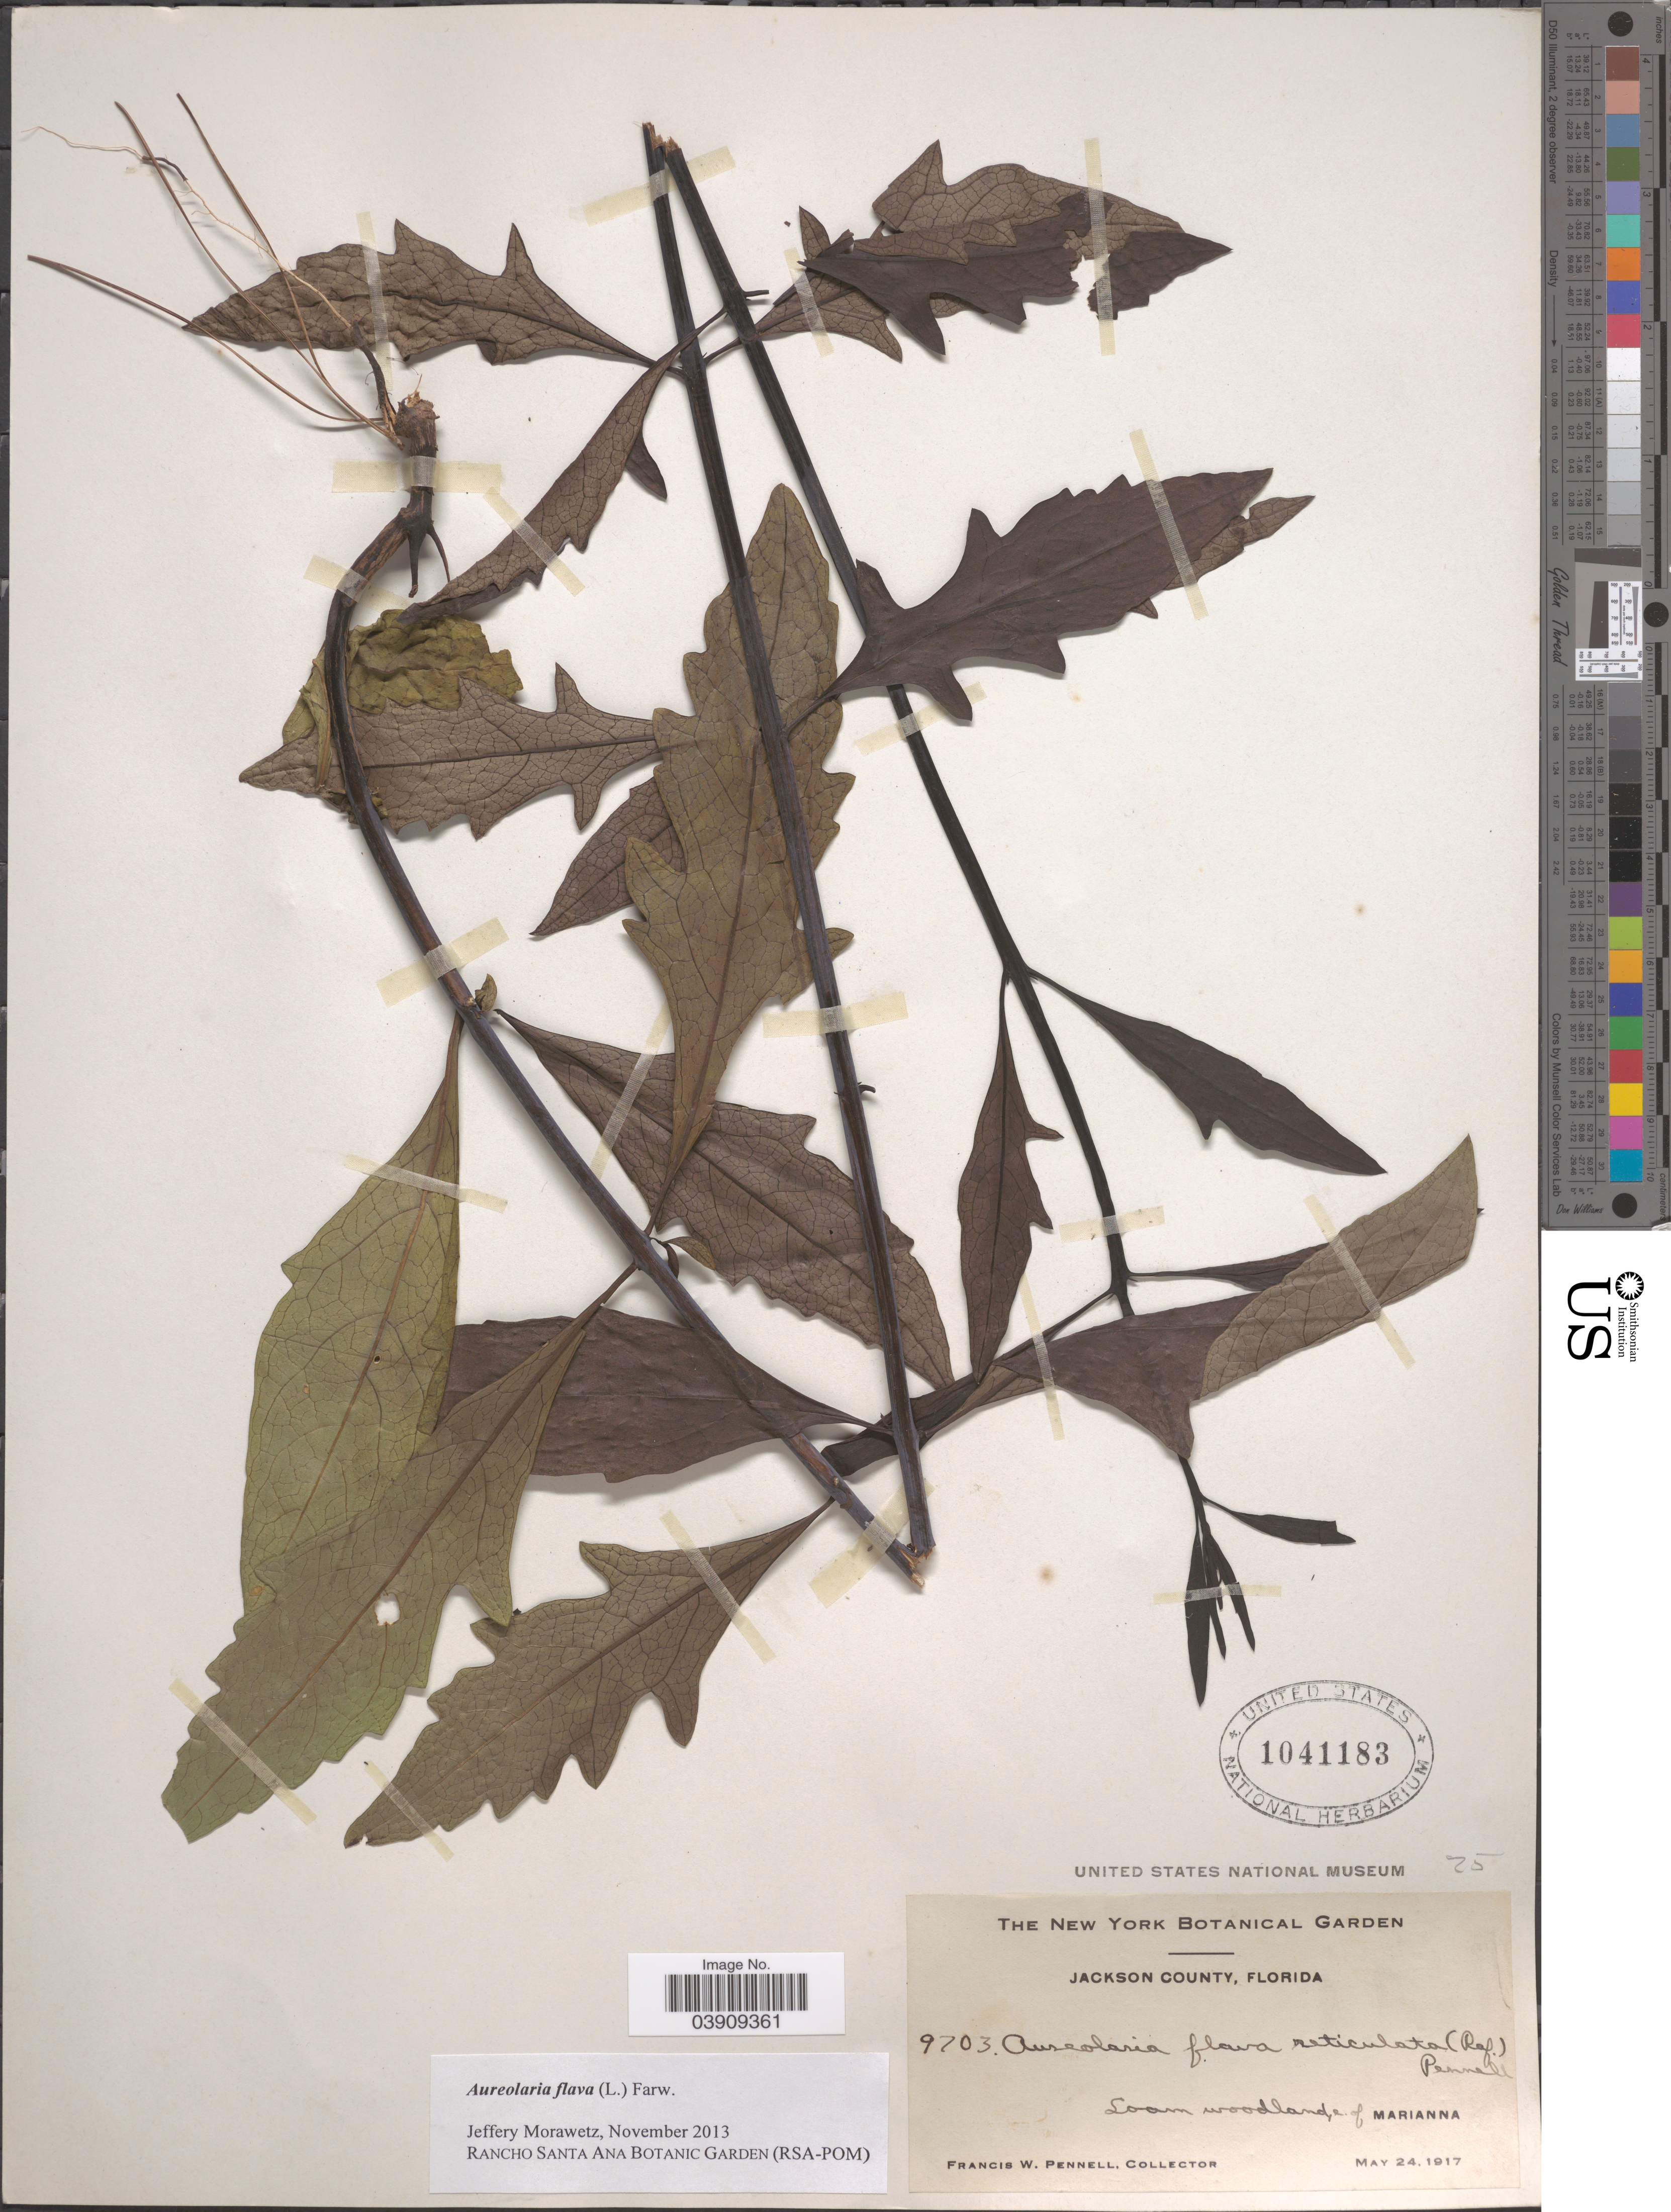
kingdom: Plantae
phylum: Tracheophyta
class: Magnoliopsida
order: Lamiales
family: Orobanchaceae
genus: Aureolaria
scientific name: Aureolaria flava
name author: (L.) Farw.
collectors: F. W. Pennell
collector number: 9703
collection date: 1917-05-24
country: United States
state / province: Florida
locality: Jackson County. Loam woodland, e. of Marianna.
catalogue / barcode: US 1041183